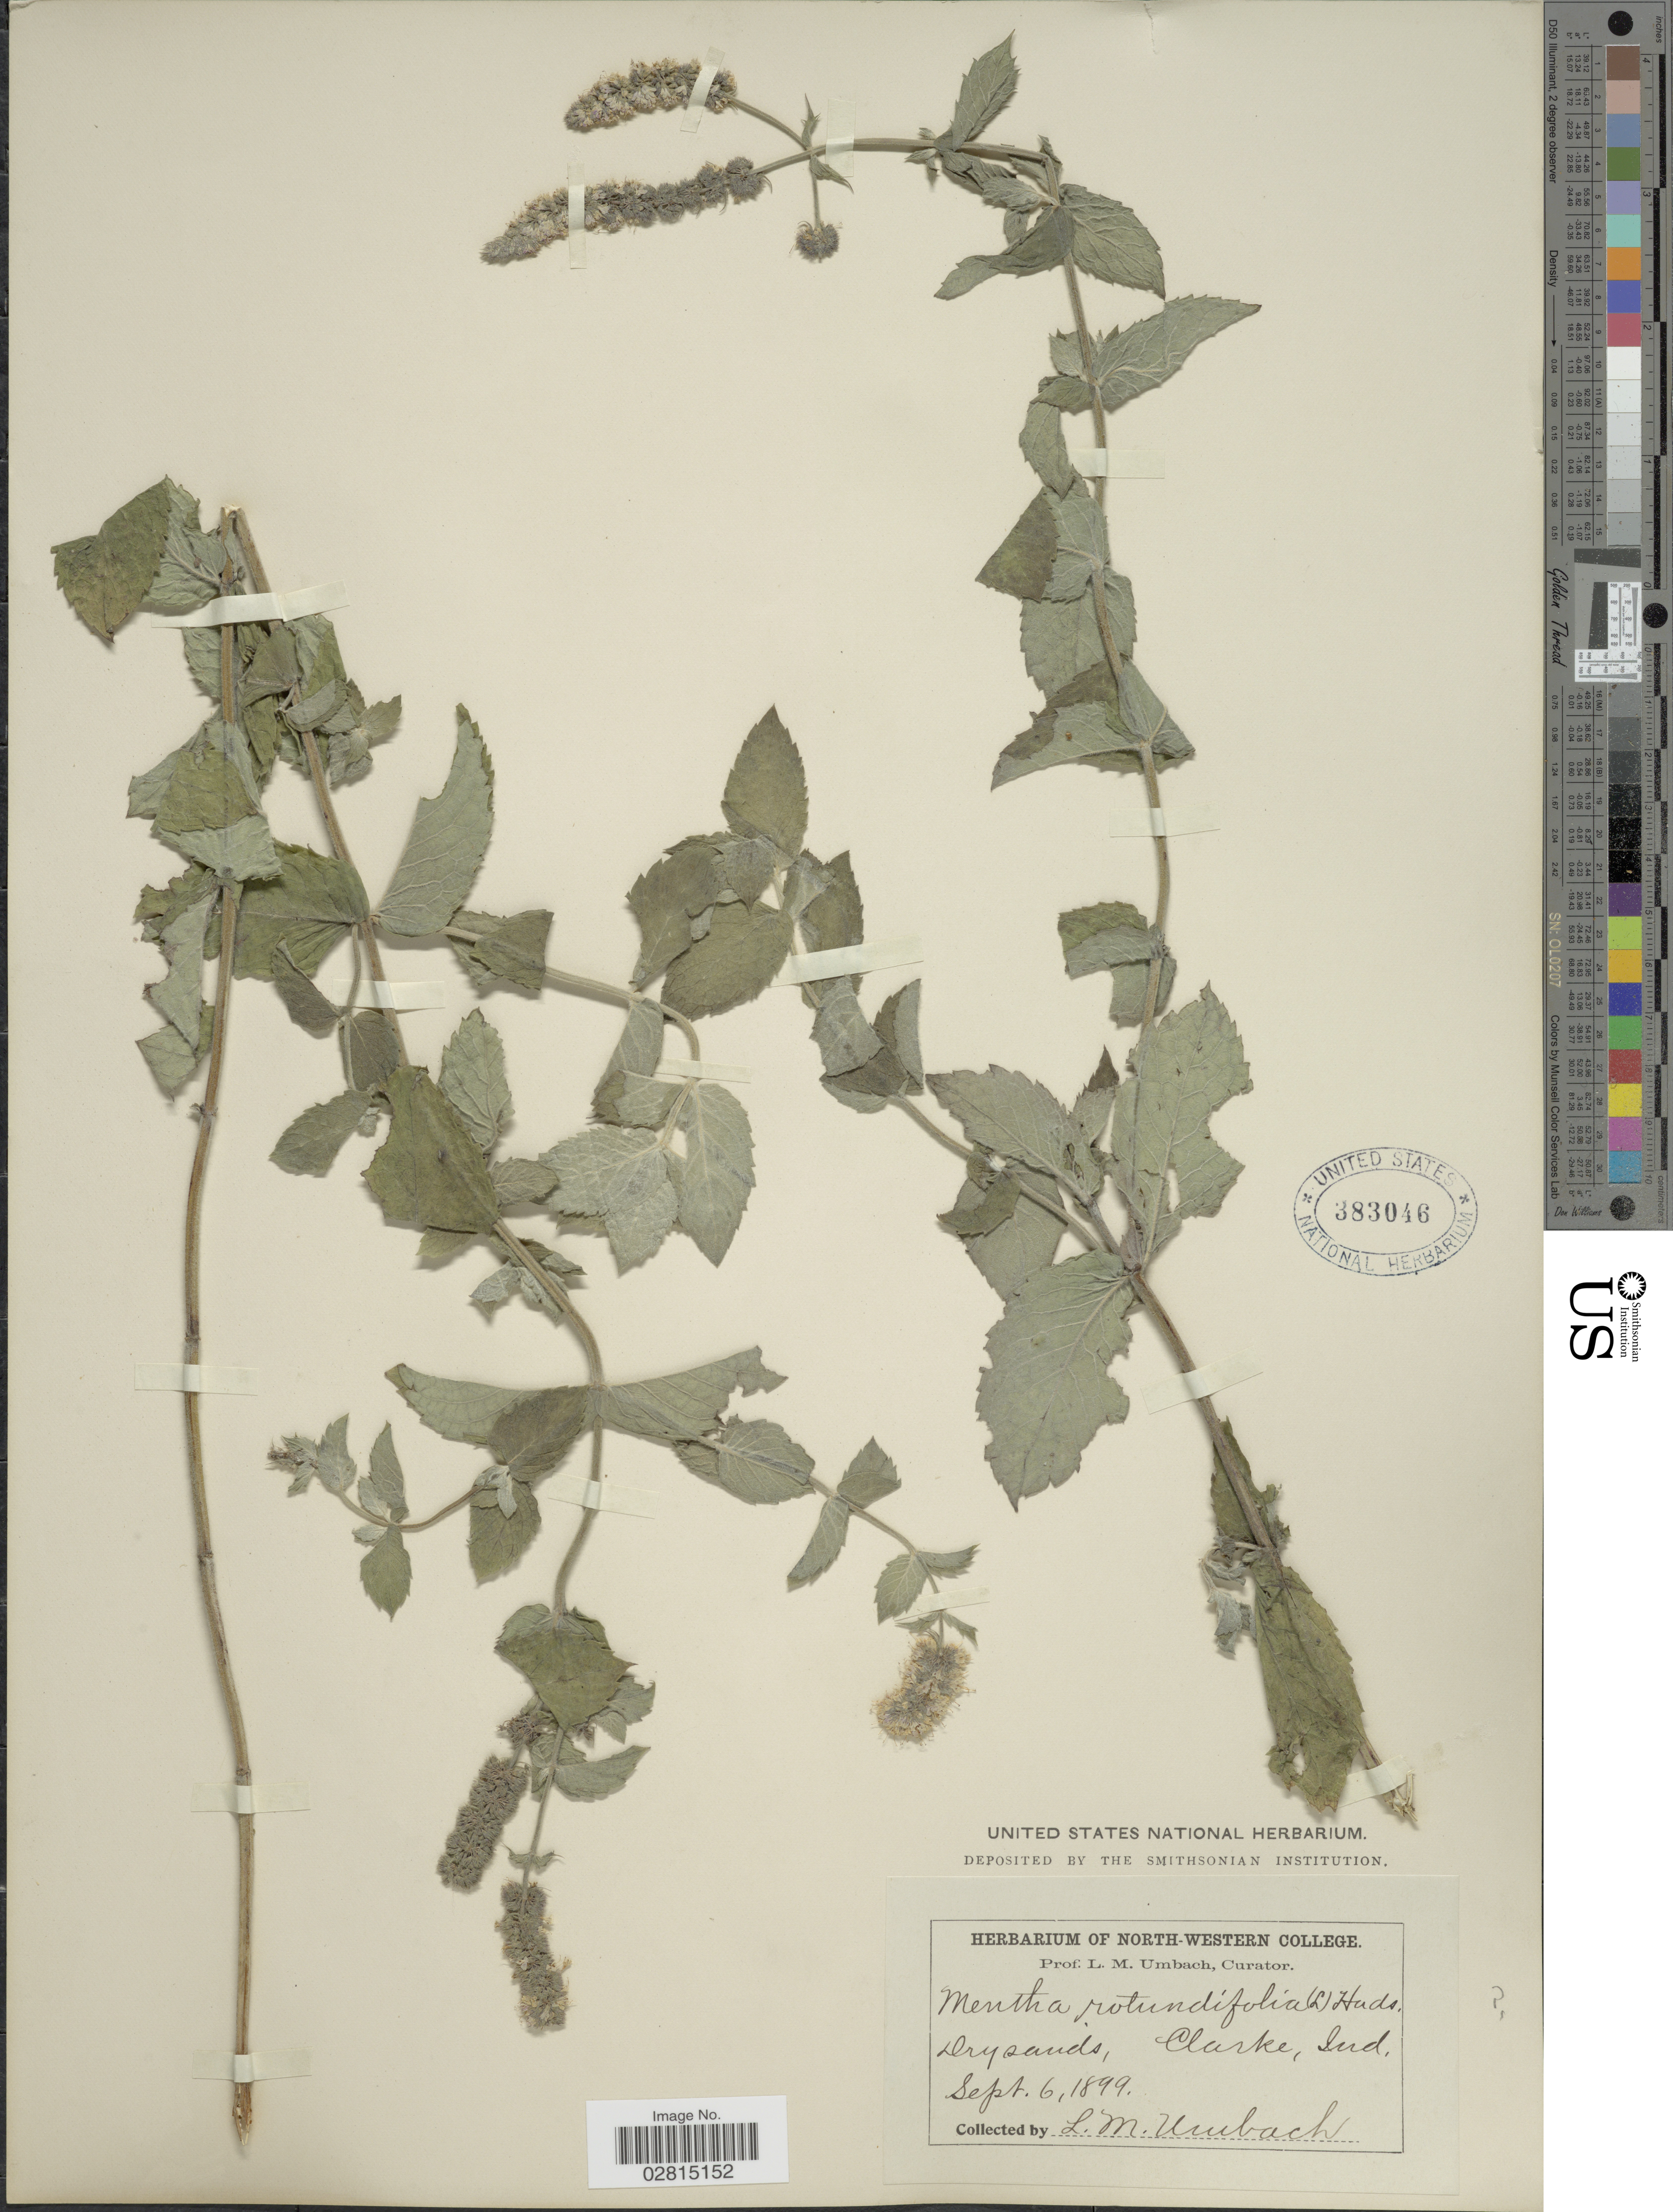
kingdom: Plantae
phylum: Tracheophyta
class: Magnoliopsida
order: Lamiales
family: Lamiaceae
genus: Mentha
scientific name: Mentha alopecuroides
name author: Hull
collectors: L. M. Umbach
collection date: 1899-09-06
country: United States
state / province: Indiana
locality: Clarke, Ind.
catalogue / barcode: US 383046